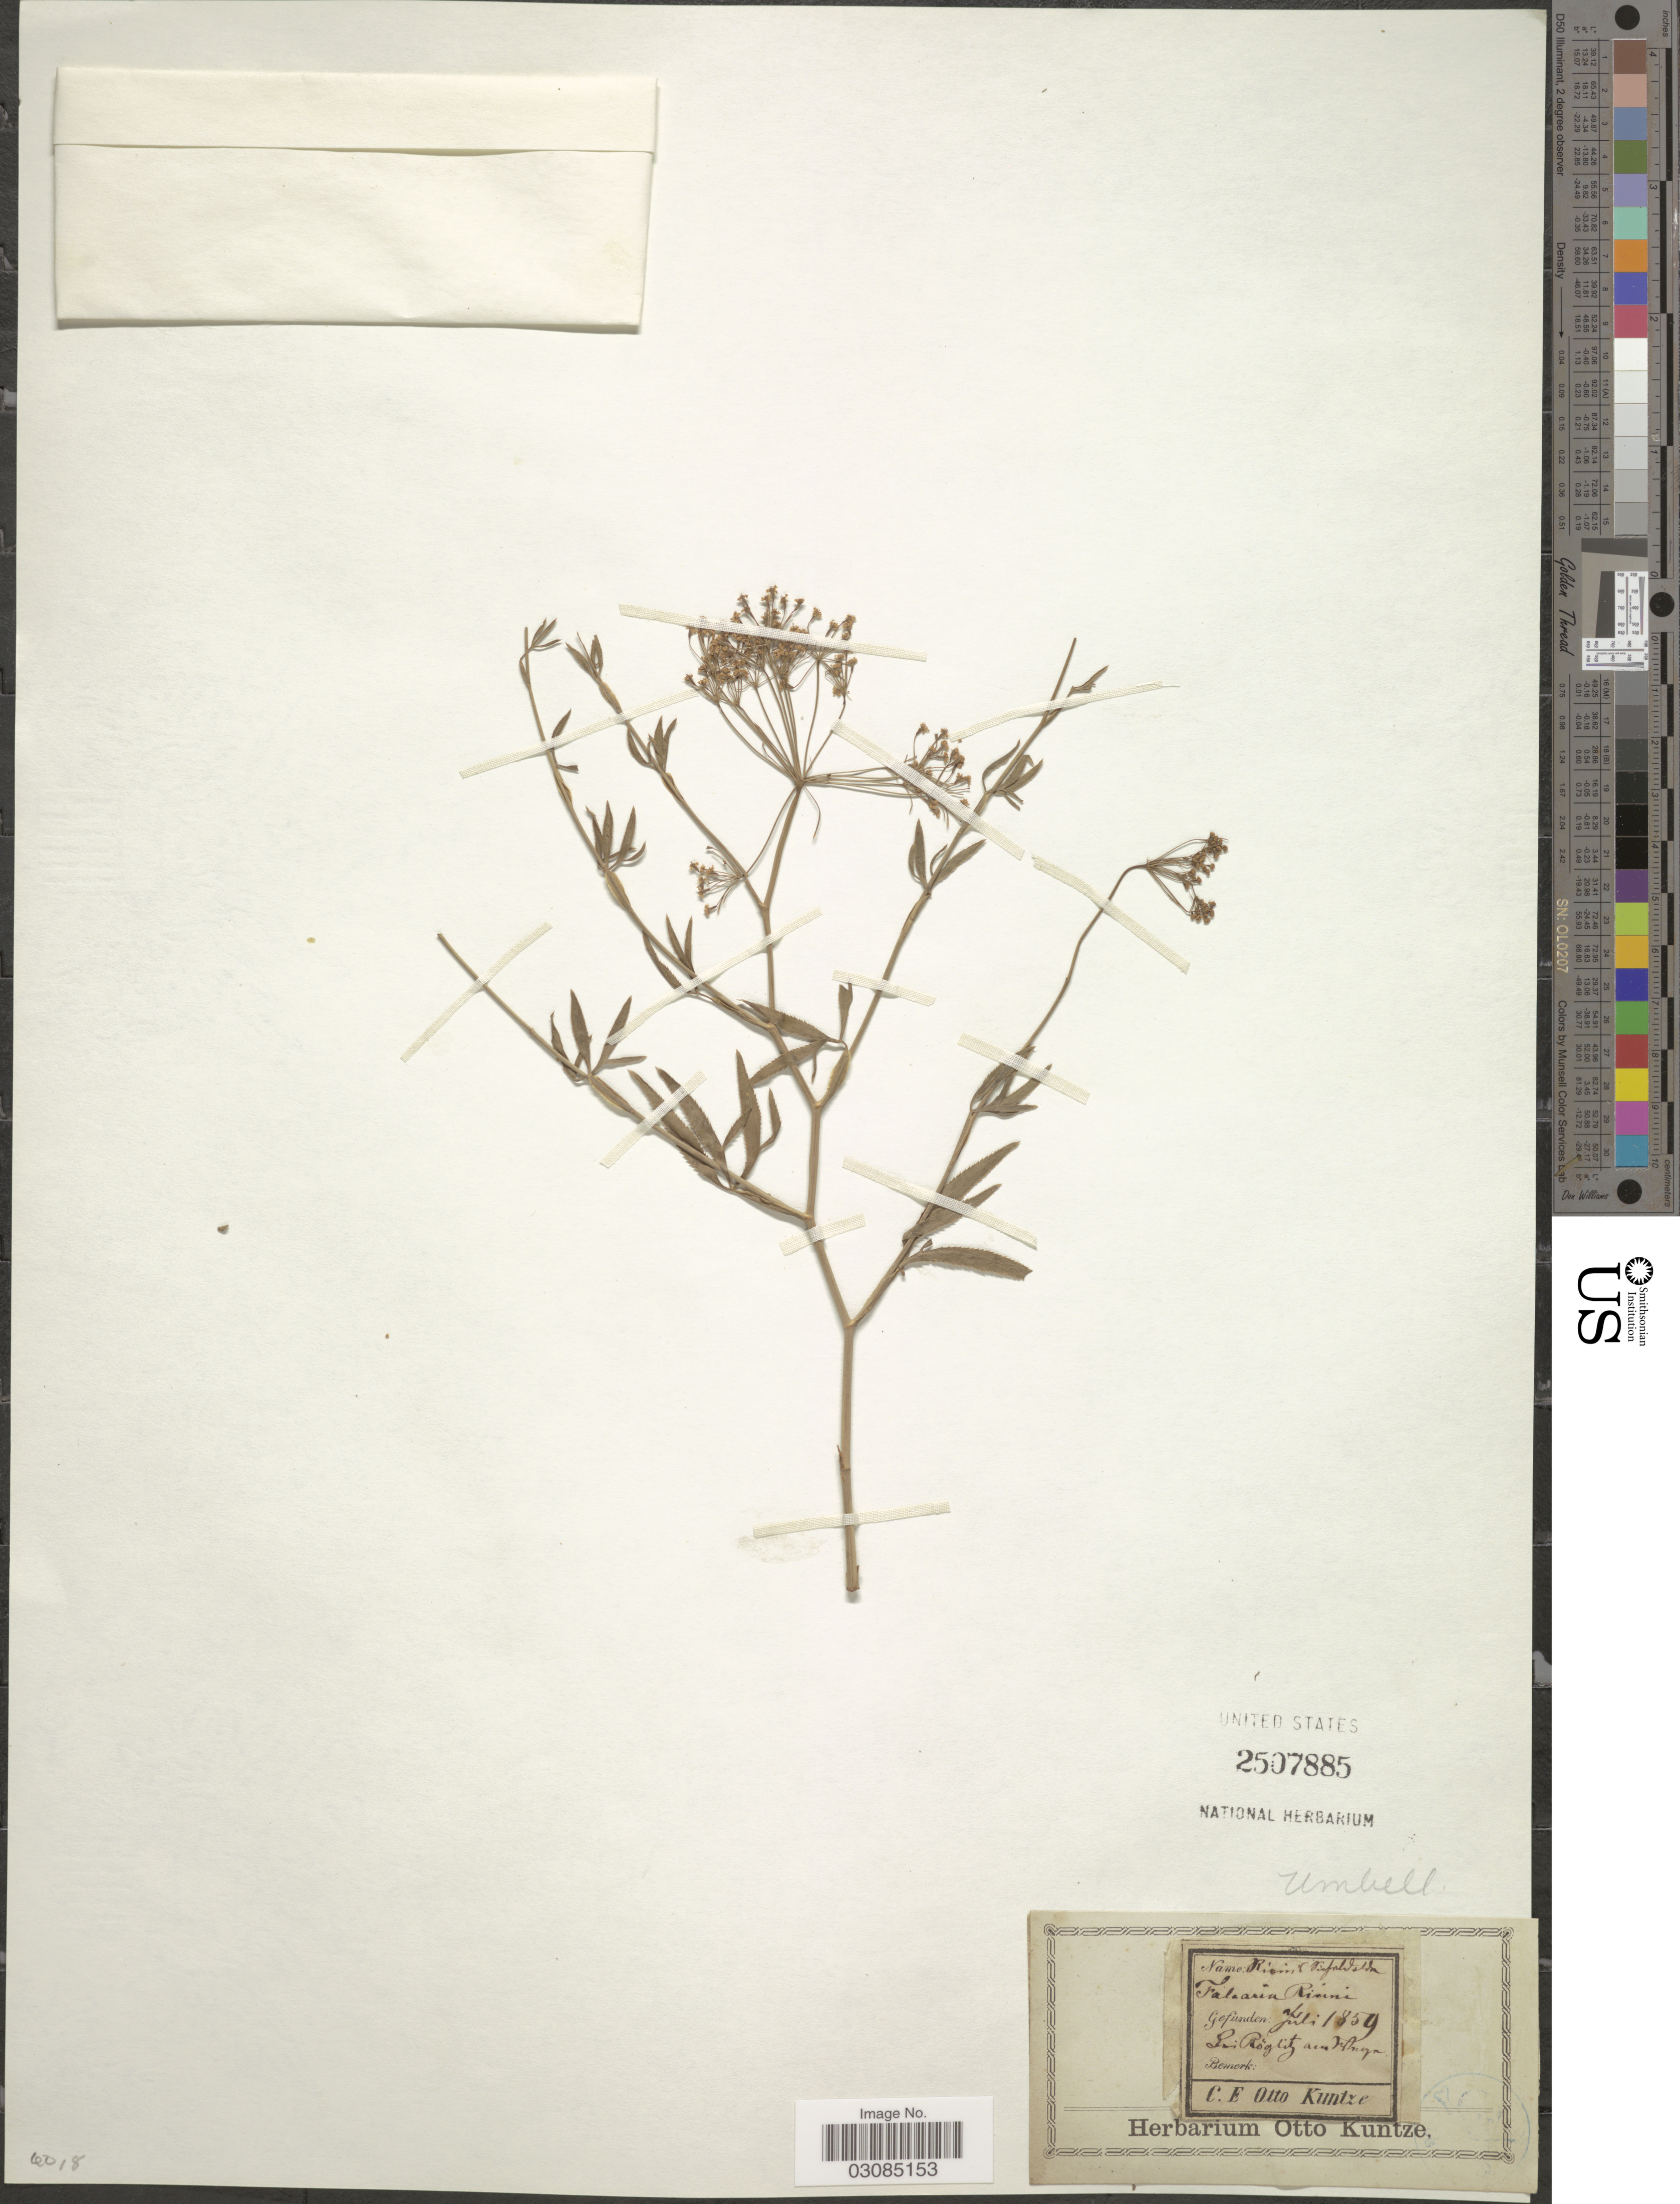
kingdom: Plantae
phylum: Tracheophyta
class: Magnoliopsida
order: Apiales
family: Apiaceae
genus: Falcaria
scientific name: Falcaria rivini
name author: Host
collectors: C.E.O. Kuntze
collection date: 1859-07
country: Germany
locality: Pai Röglitz am [illegible text].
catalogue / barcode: US 2507885